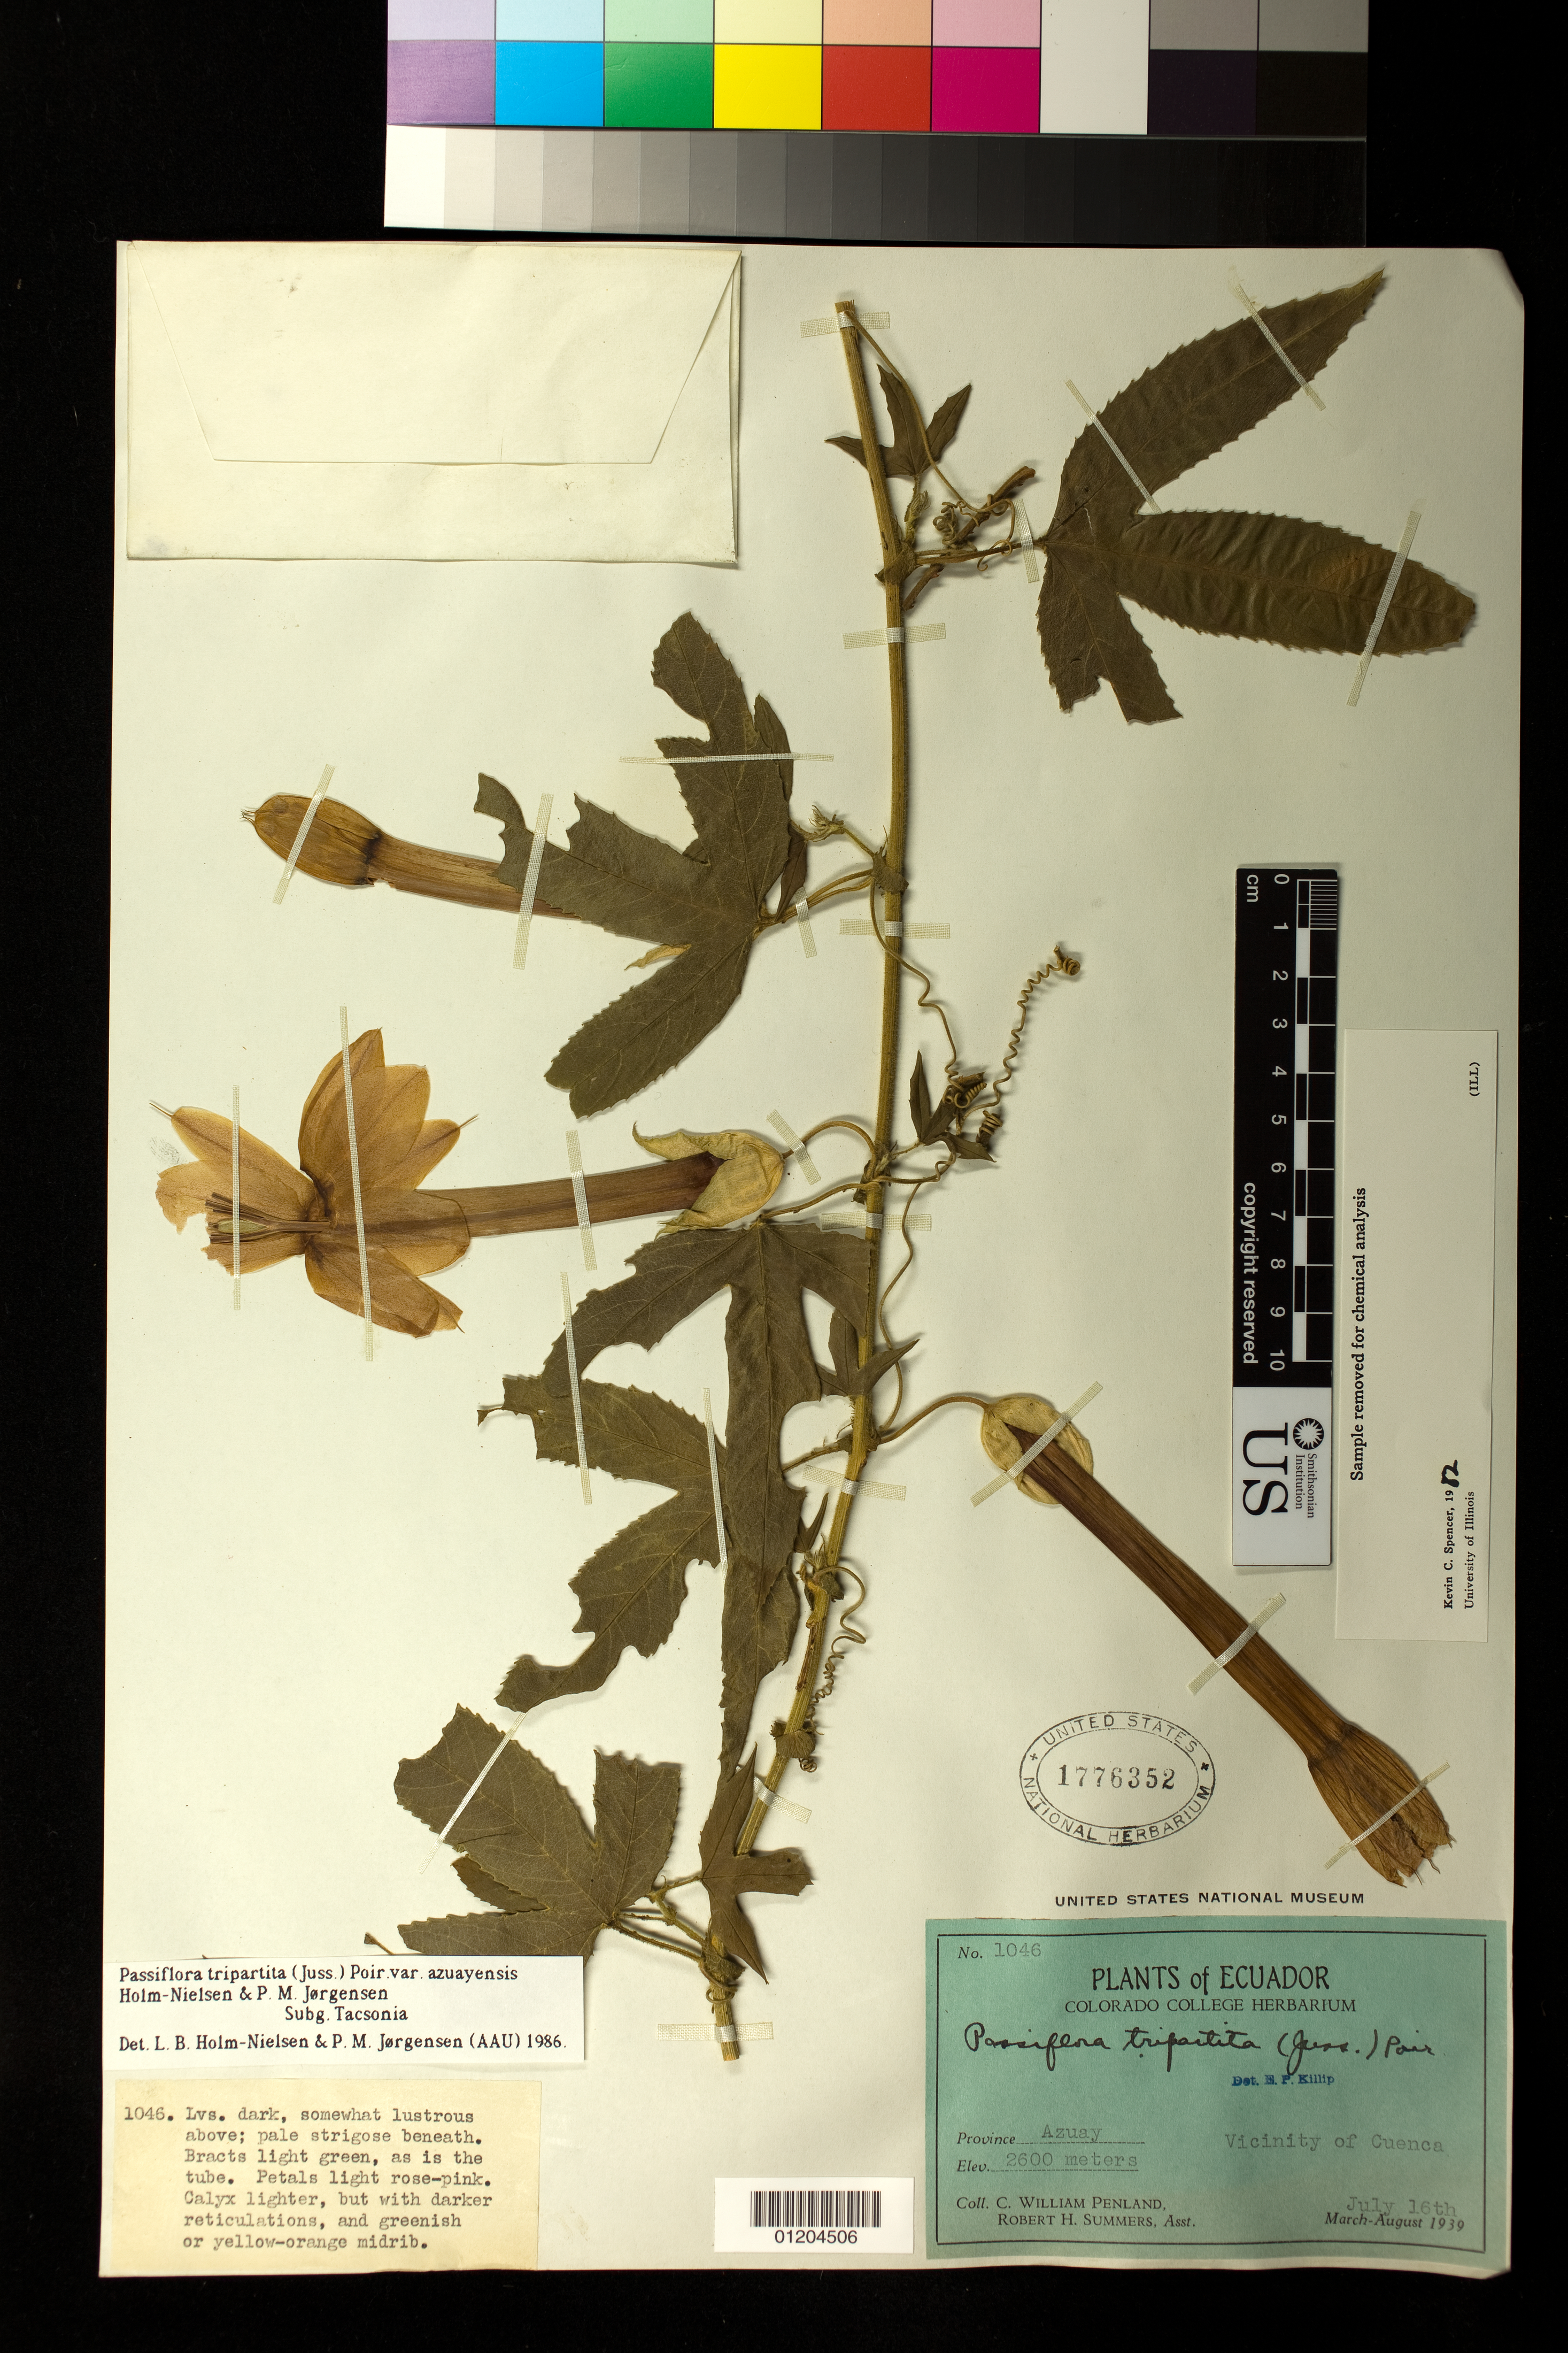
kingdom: Plantae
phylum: Tracheophyta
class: Magnoliopsida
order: Malpighiales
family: Passifloraceae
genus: Passiflora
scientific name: Passiflora tripartita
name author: (Juss.) Poir.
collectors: C. W. Penland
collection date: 1939-07-16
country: Ecuador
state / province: Azuay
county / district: Cuenca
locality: Canton Cuenca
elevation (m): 2600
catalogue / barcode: US 1776352